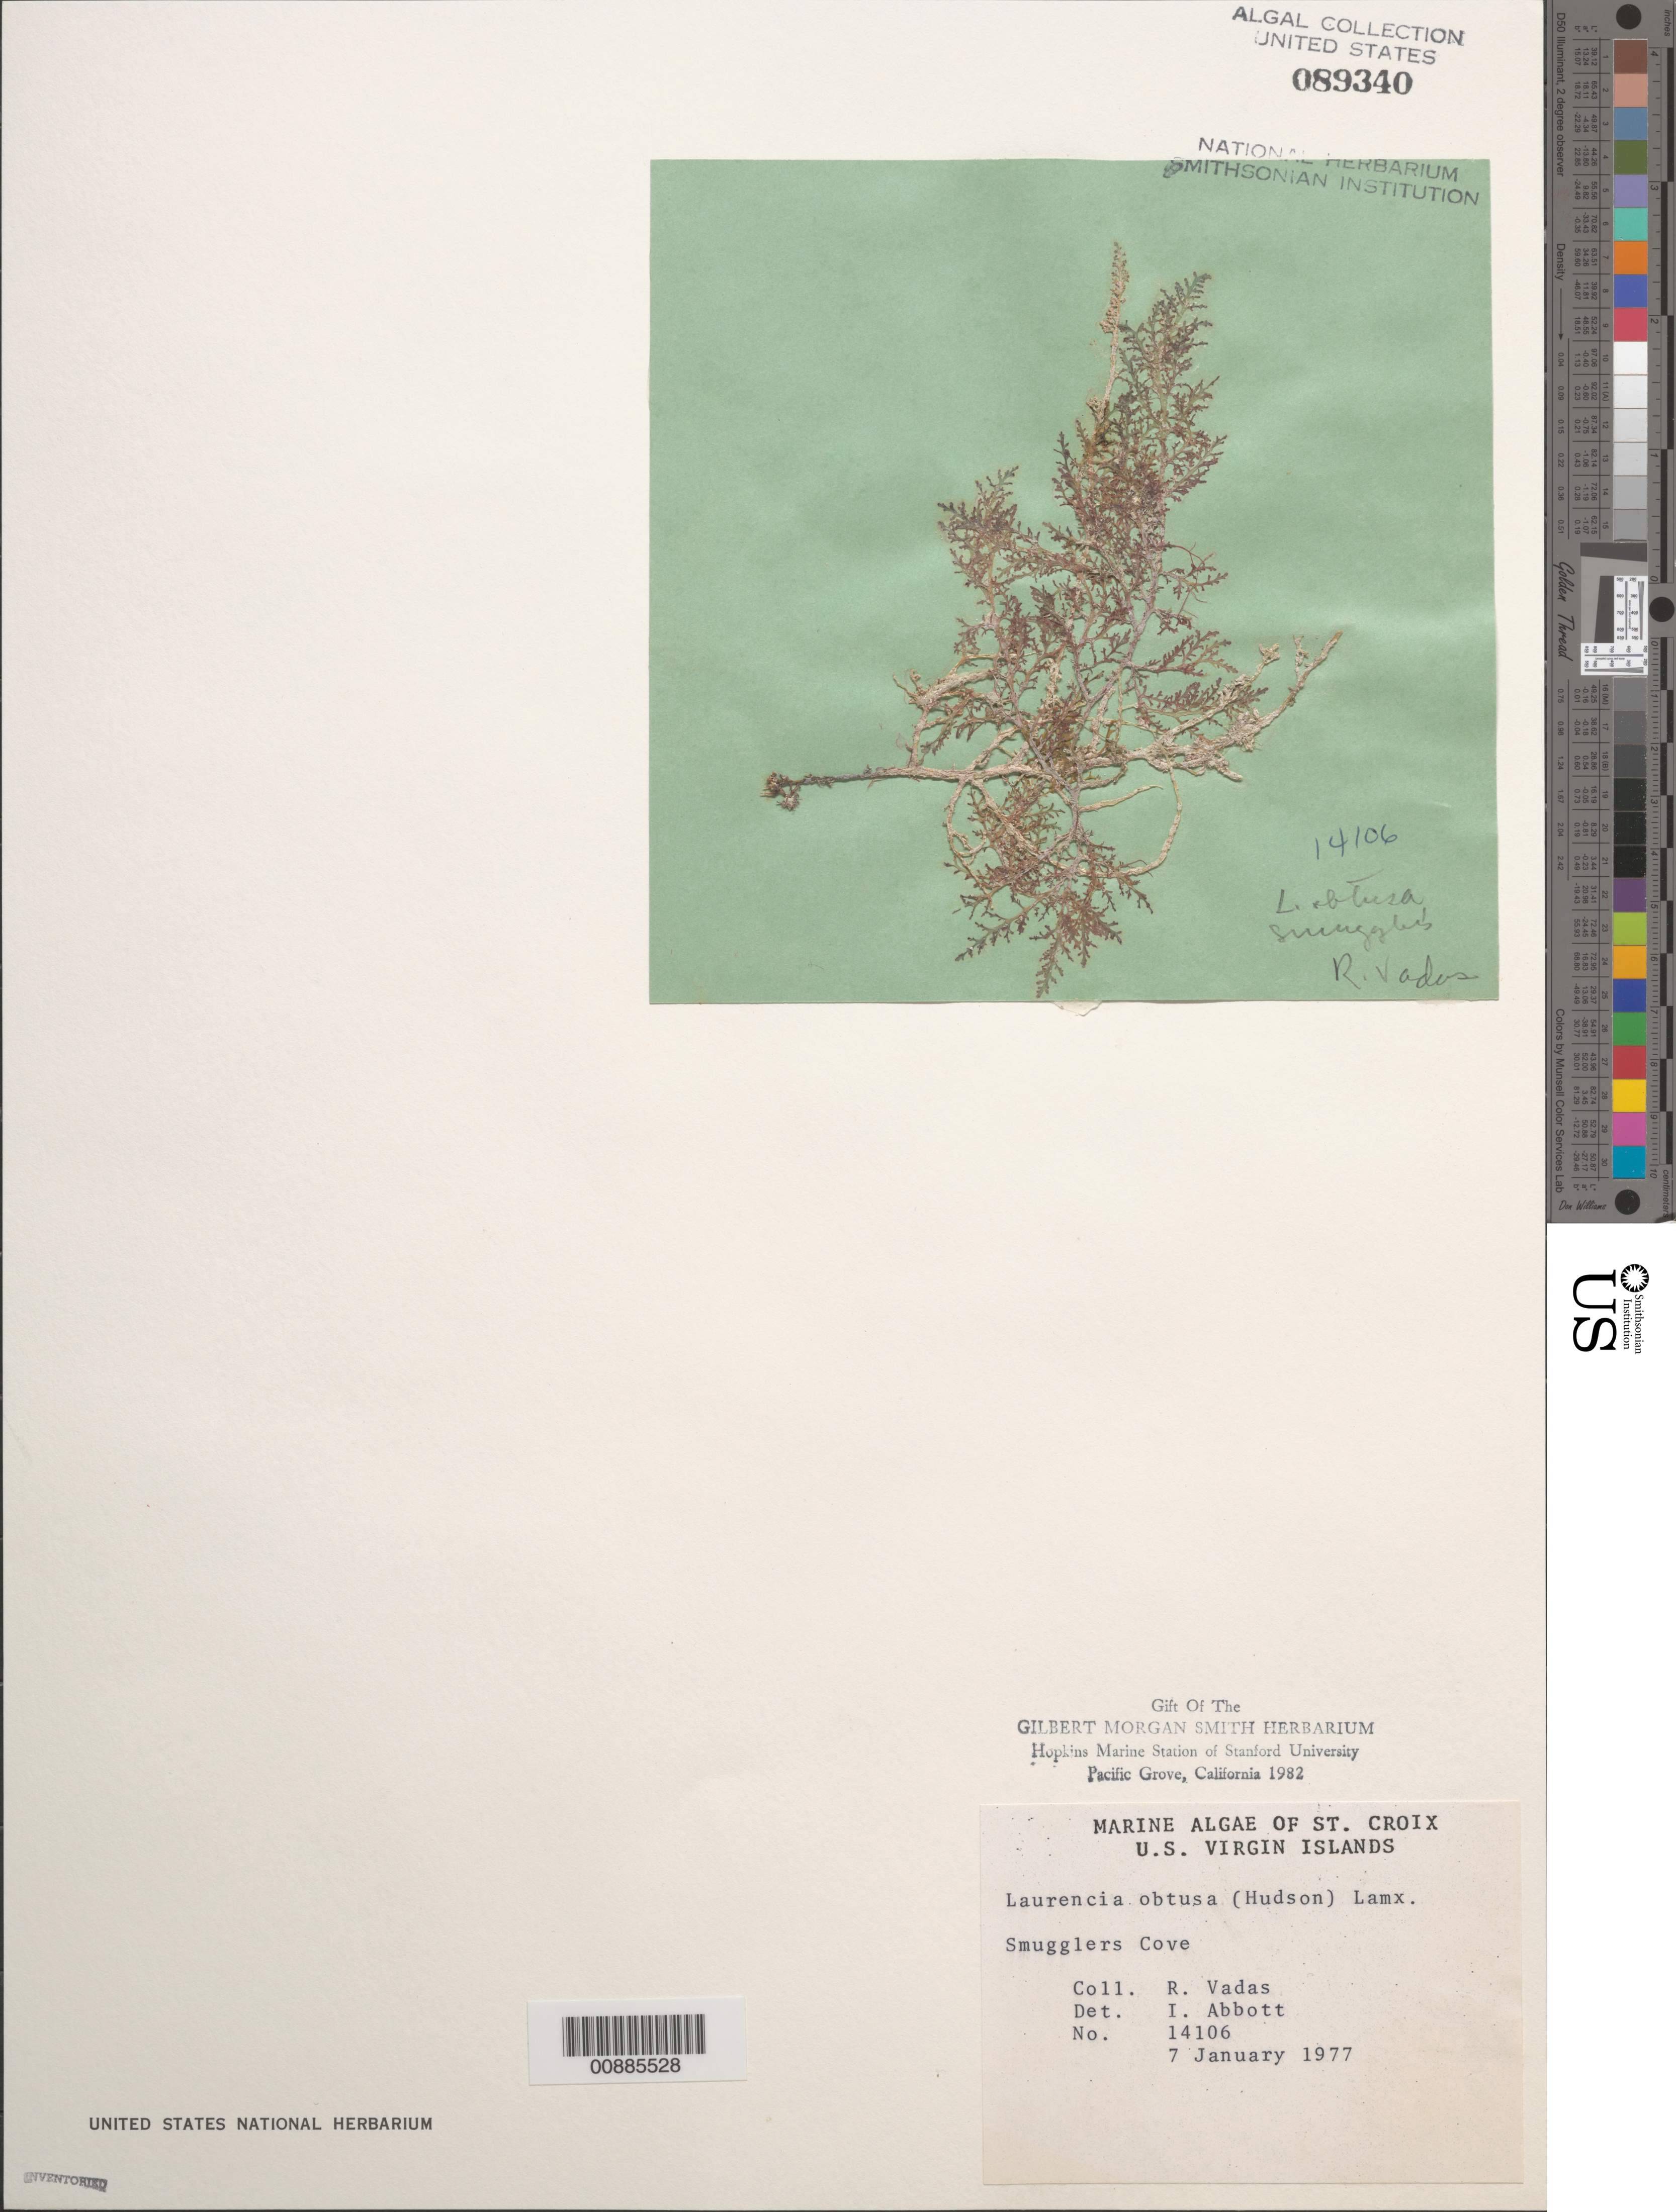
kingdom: Plantae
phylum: Rhodophyta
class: Florideophyceae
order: Ceramiales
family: Rhodomelaceae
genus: Laurencia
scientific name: Laurencia obtusa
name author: (Huds.) J.V.Lamouroux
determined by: Abbott, Isabella A.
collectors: R. Vadas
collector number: IAA 14106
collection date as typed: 07 Jan 1977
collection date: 1977-01-07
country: U.S. Virgin Islands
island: St. Croix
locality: Smuggler's Cove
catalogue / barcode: US 89340